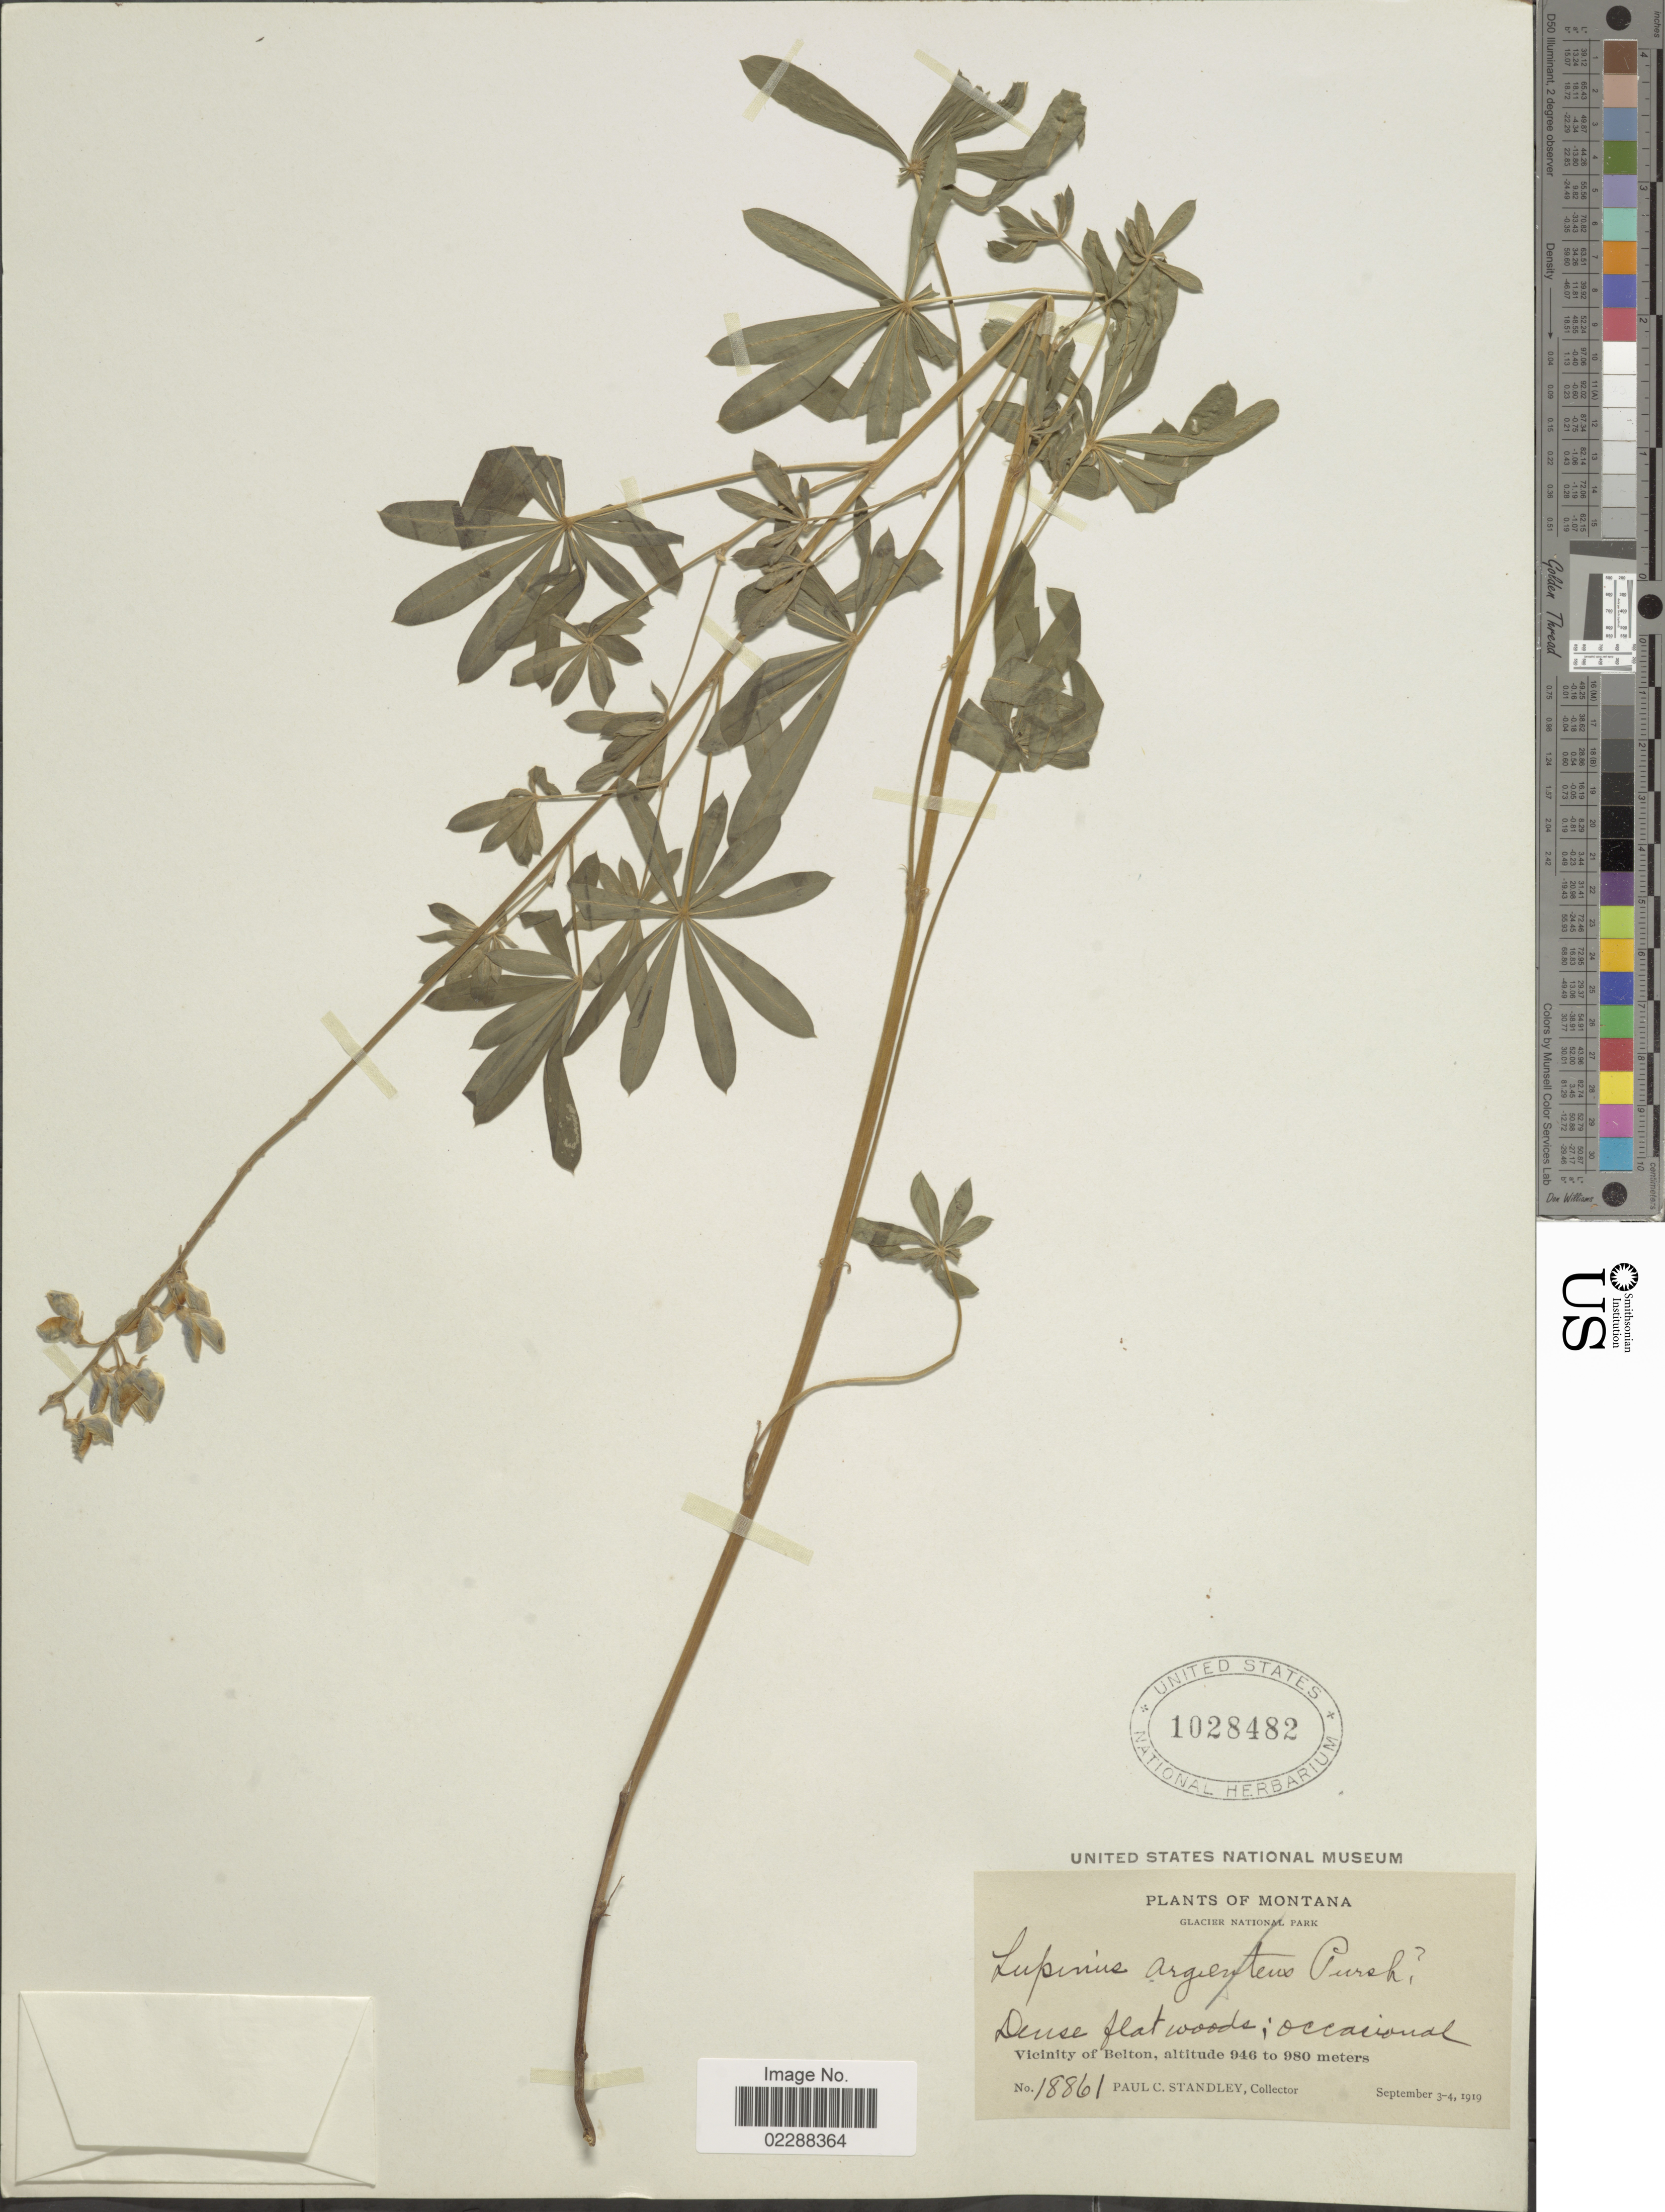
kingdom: Plantae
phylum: Tracheophyta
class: Magnoliopsida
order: Fabales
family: Fabaceae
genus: Lupinus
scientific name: Lupinus sp.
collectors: P. C. Standley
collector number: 18861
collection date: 1919-09-03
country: United States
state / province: Montana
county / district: Flathead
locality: Glacier National Park, Vicinity of Belton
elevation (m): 946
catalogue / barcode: US 1028482